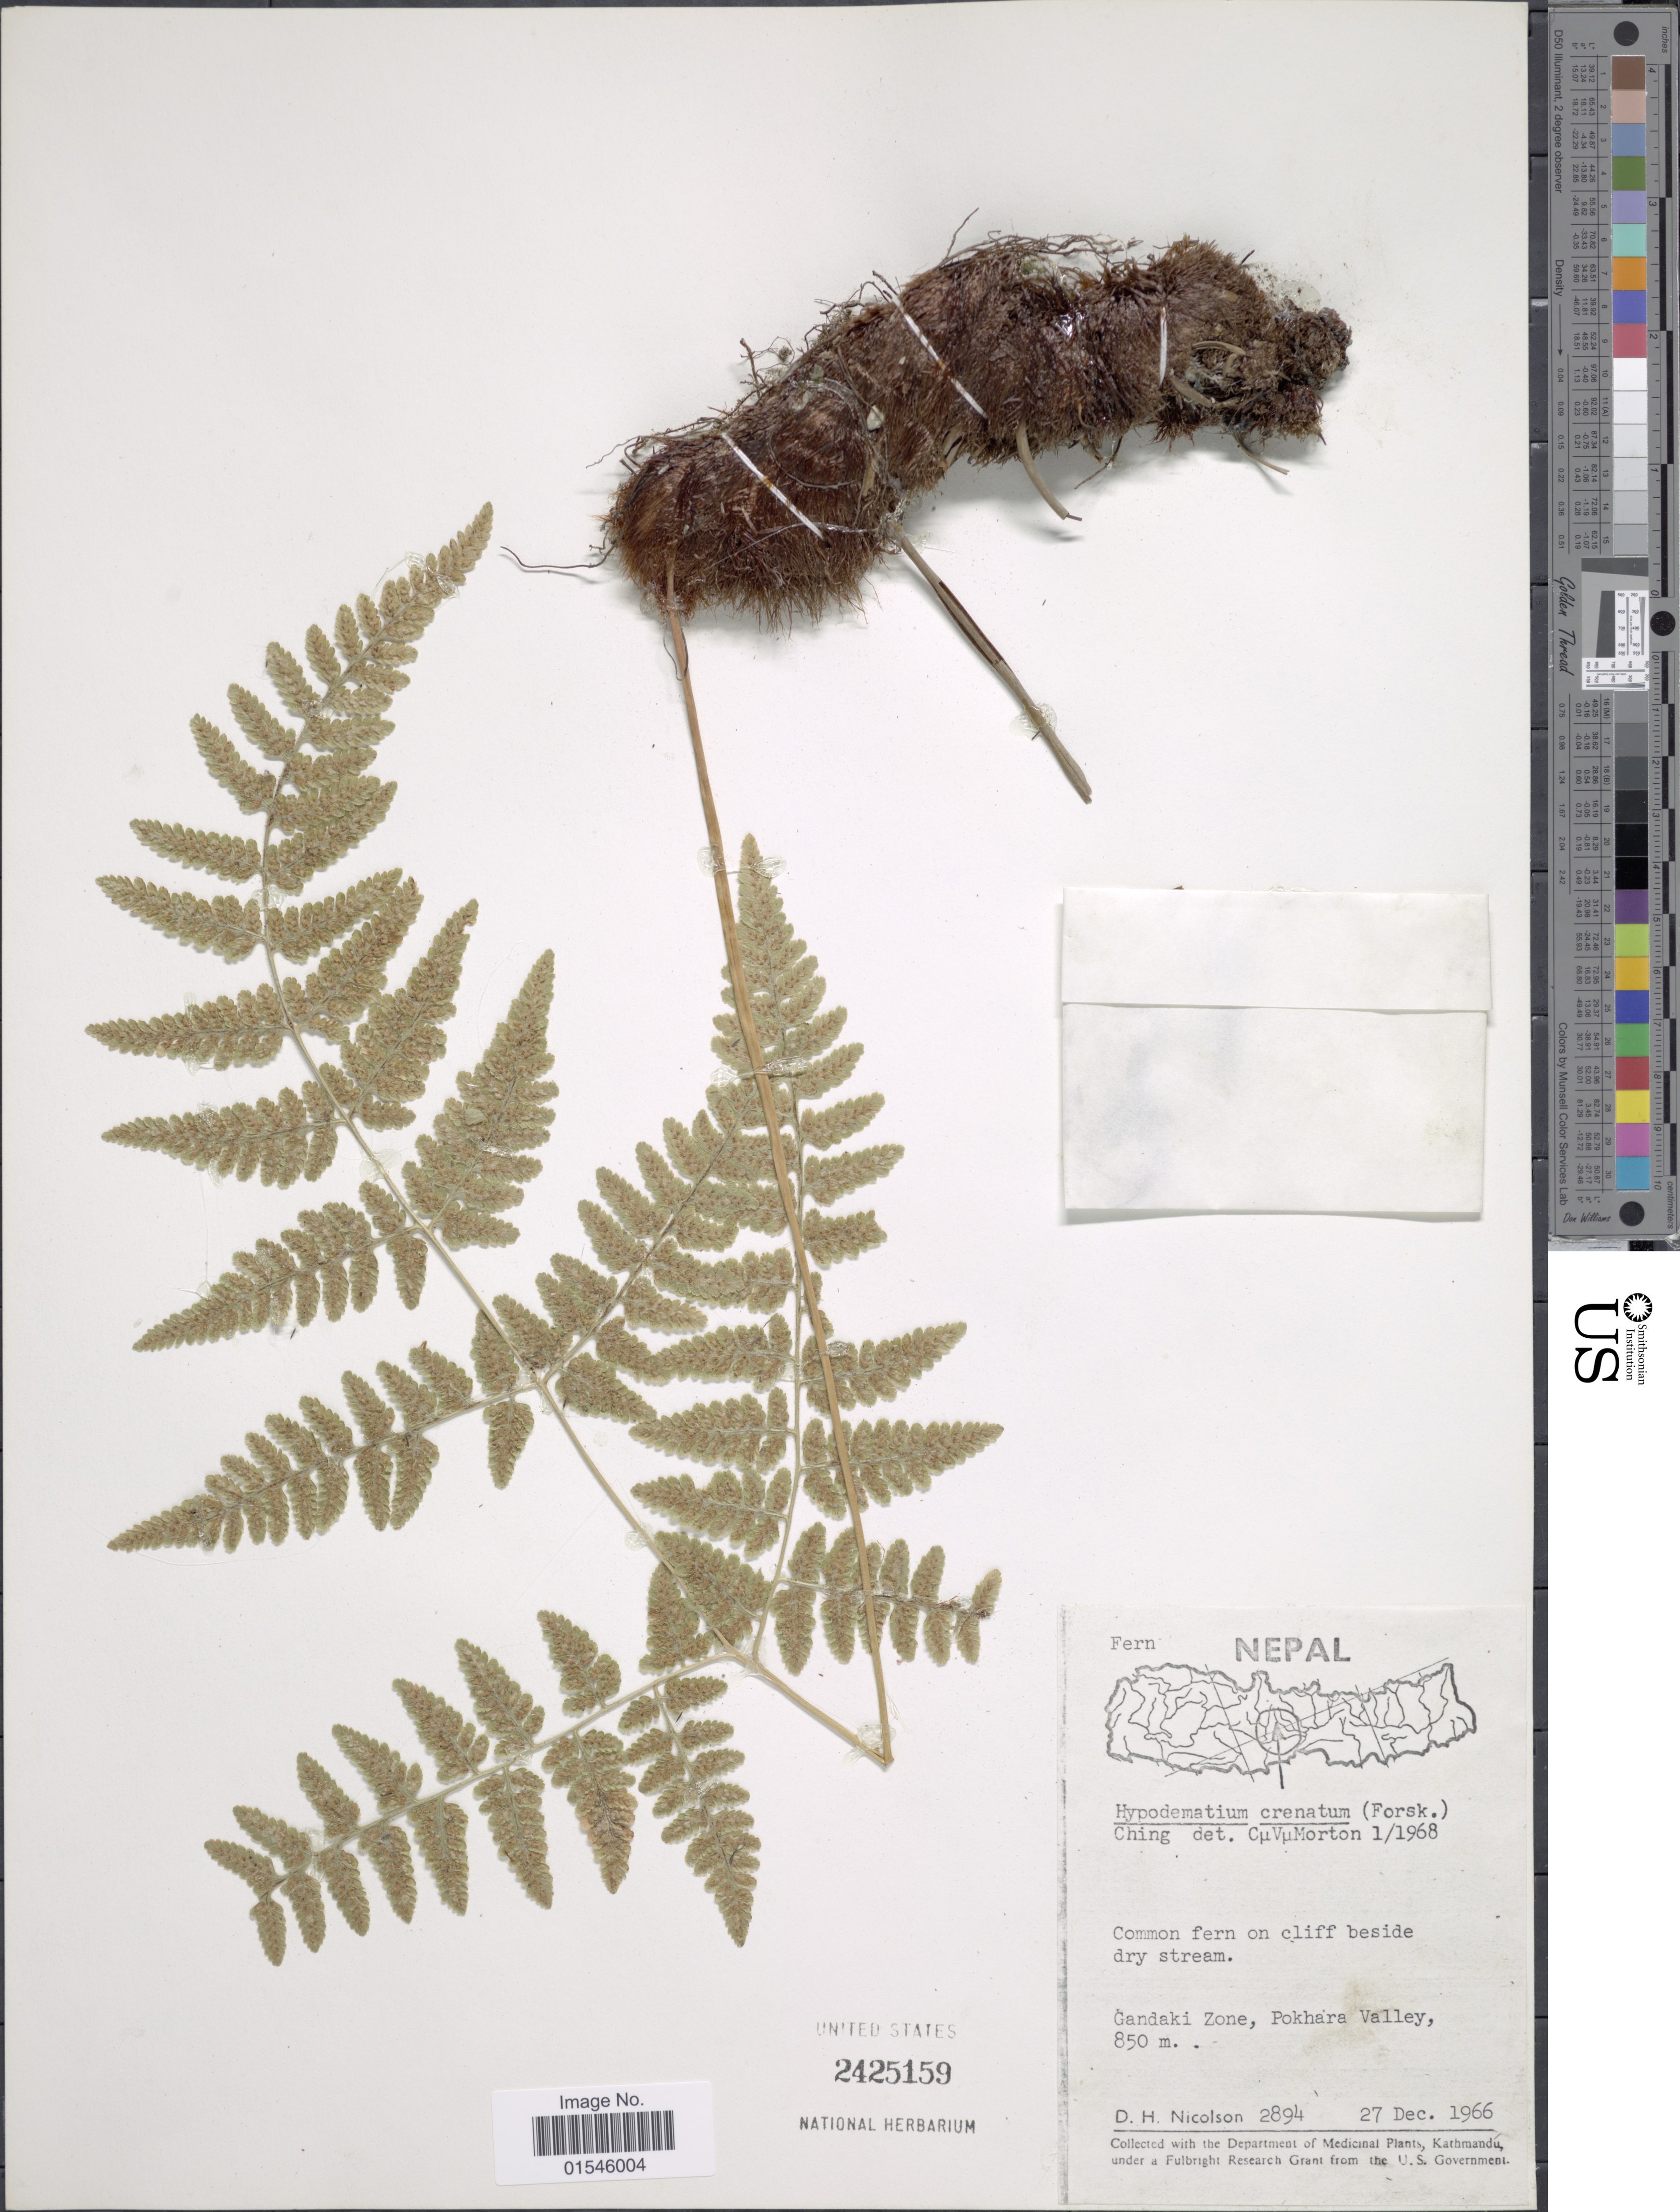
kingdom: Plantae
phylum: Tracheophyta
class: Polypodiopsida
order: Polypodiales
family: Hypodematiaceae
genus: Hypodematium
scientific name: Hypodematium crenatum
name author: (Forssk.) Kuhn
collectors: D. H. Nicolson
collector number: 2894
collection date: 1966-12-27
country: Nepal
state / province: Gandaki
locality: Gandaki Zone, Pokhara Valley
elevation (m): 850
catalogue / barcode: US 2425159